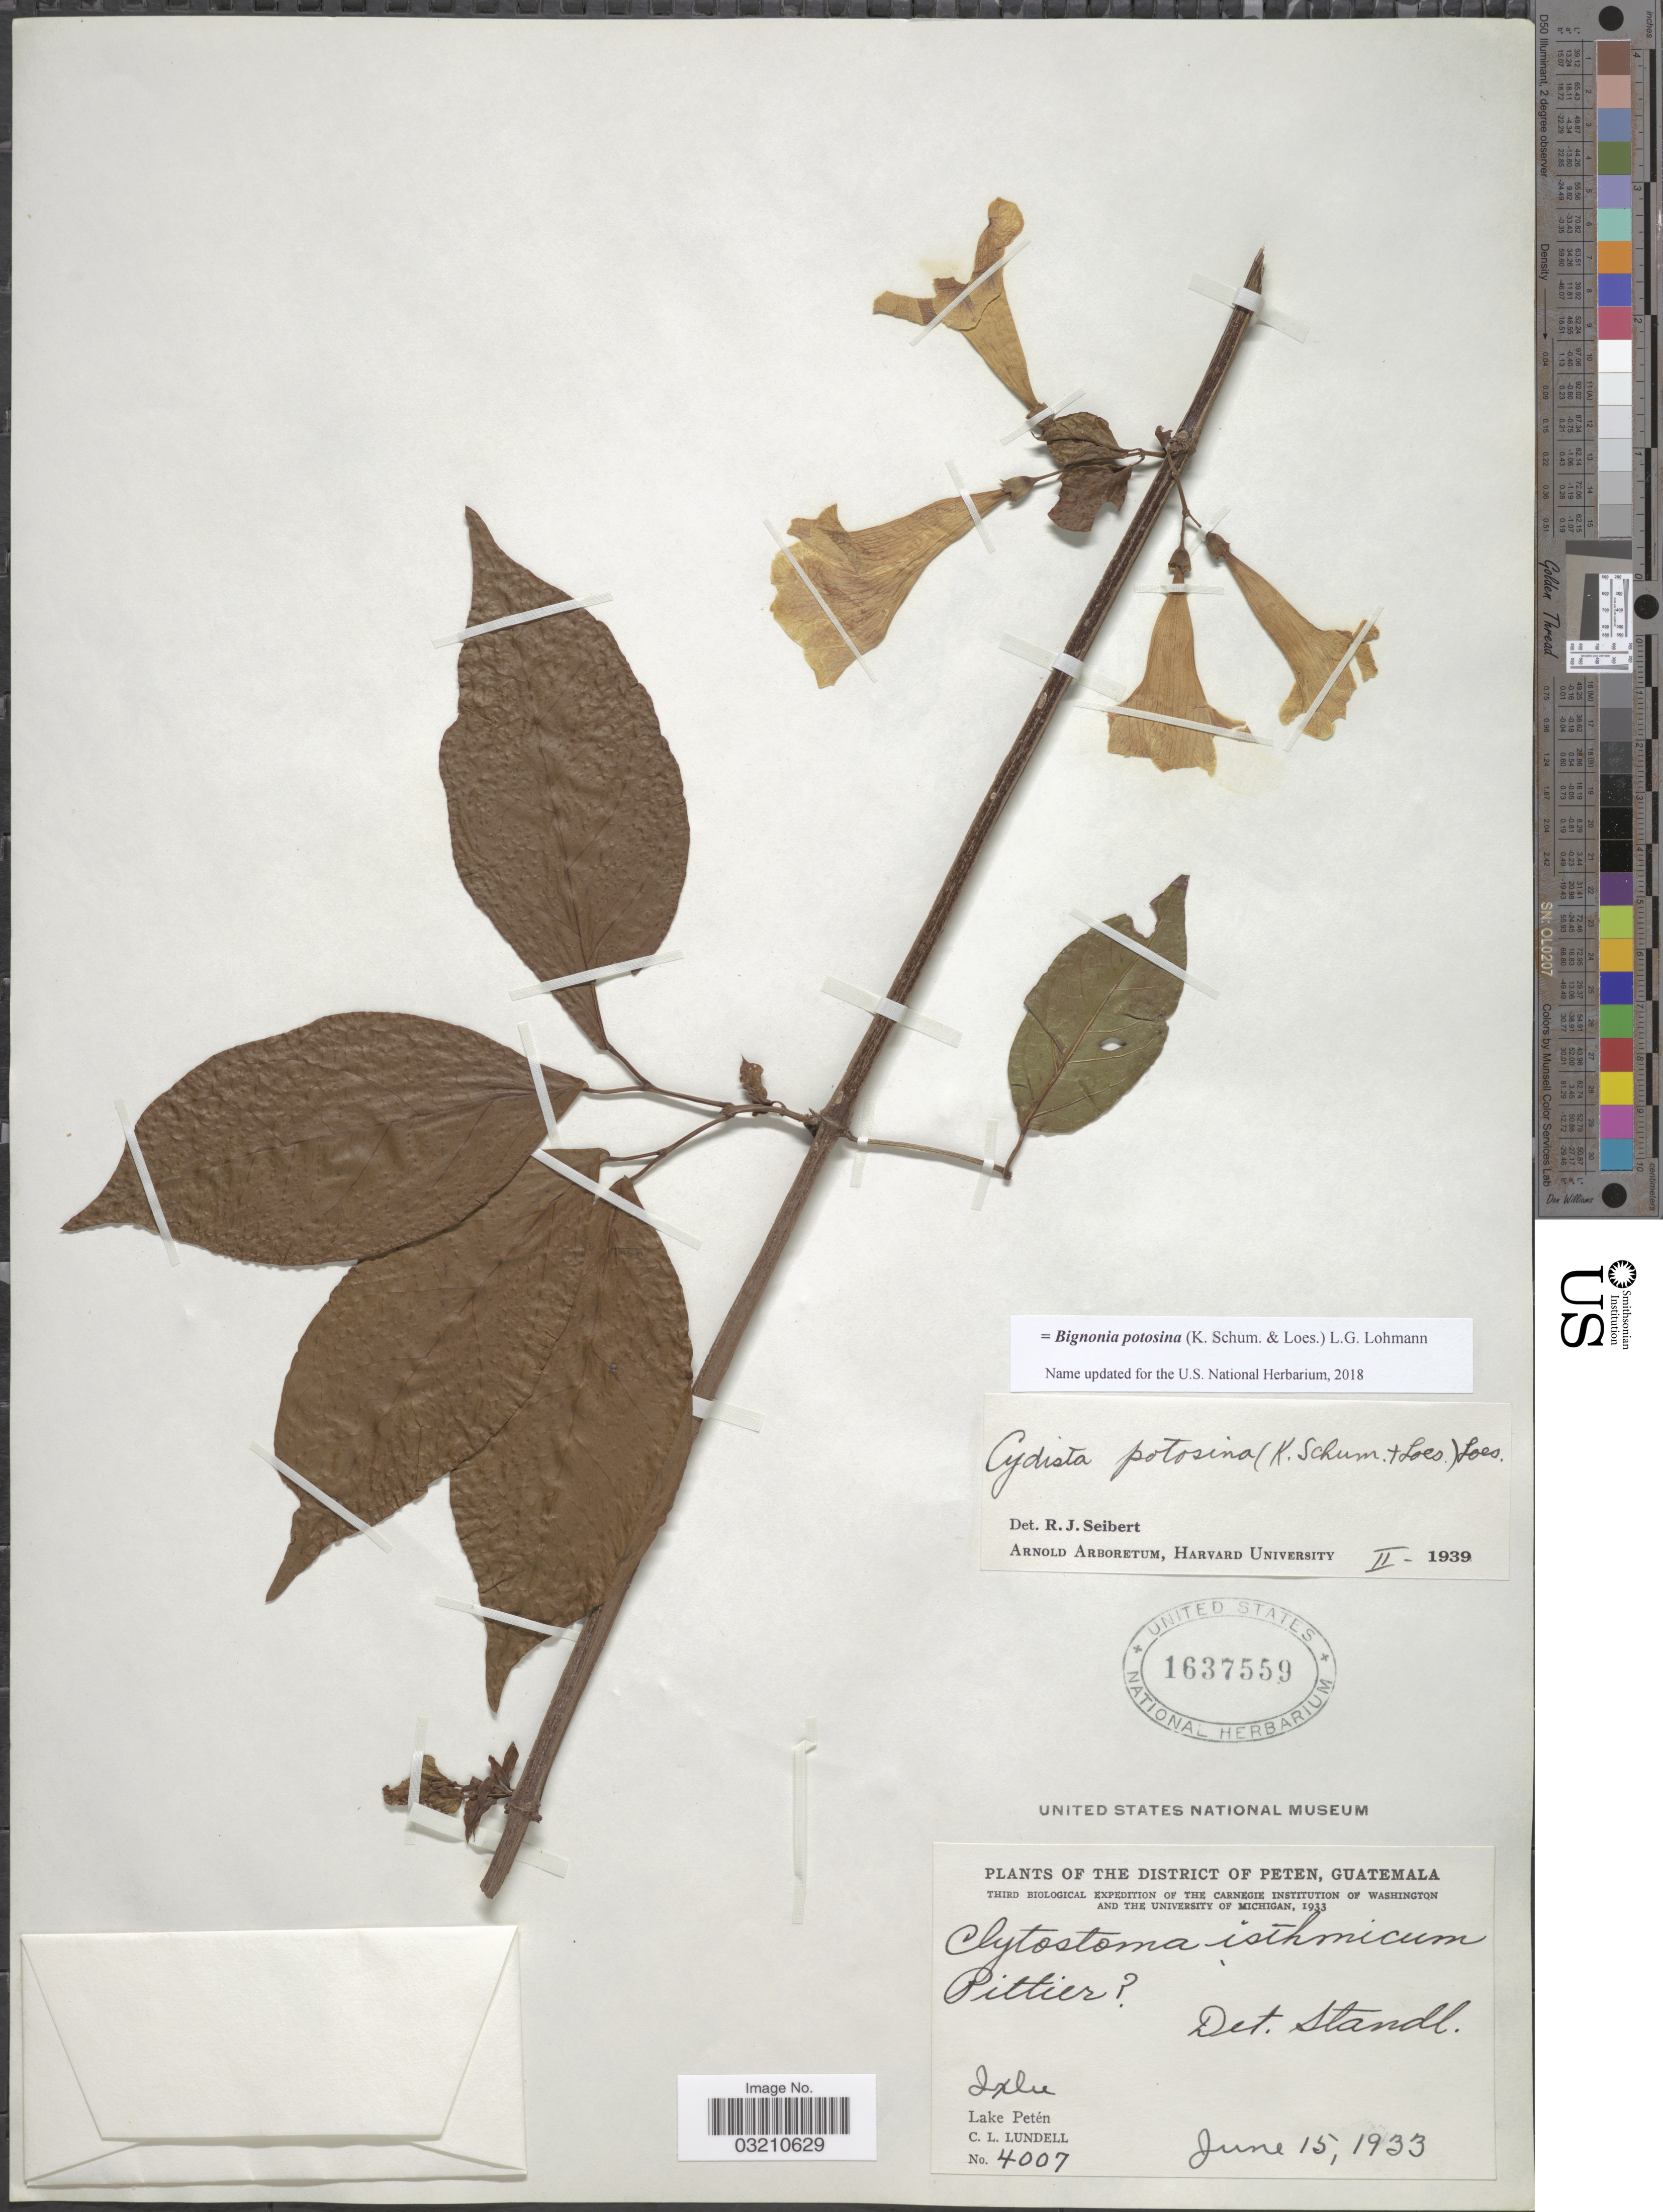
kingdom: Plantae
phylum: Tracheophyta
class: Magnoliopsida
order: Lamiales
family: Bignoniaceae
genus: Bignonia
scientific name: Bignonia potosina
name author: (K. Schum. & Loes.) L.G. Lohmann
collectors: C. L. Lundell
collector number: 4007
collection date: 1933-06-15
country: Guatemala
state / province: El Petén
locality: The District of Peten. Ixlu, Lake Petén.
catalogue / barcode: US 1637559